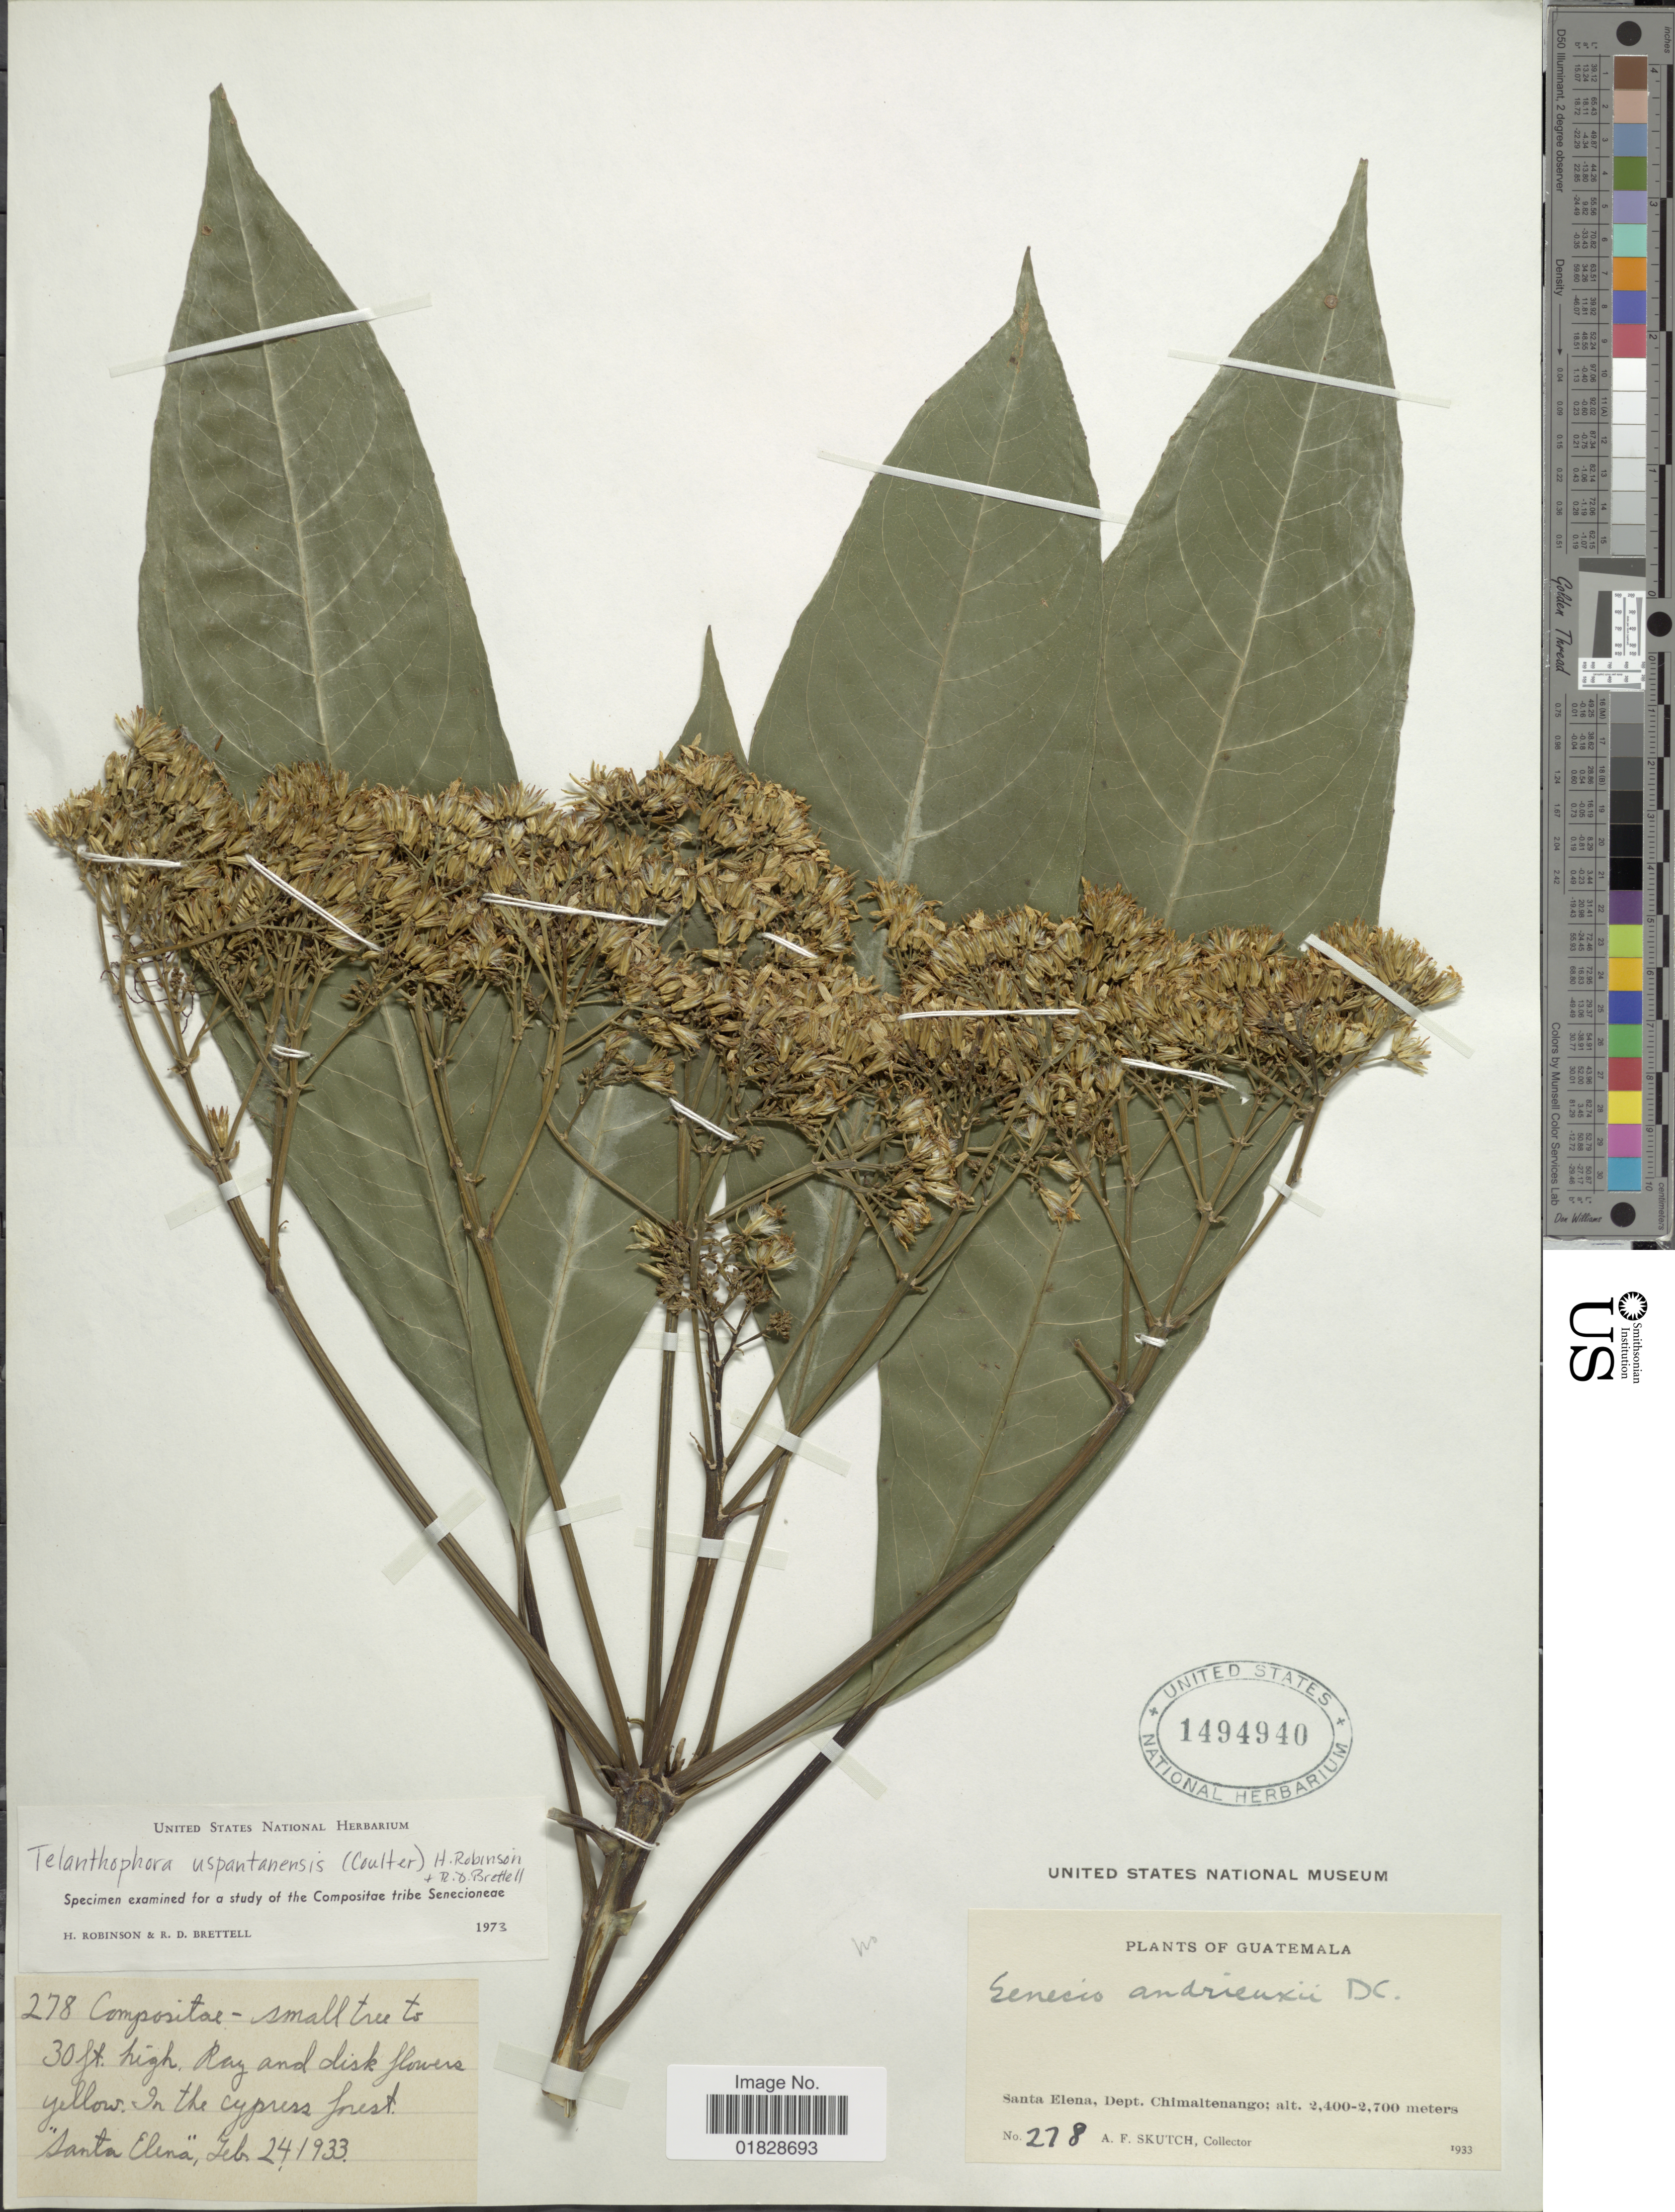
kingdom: Plantae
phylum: Tracheophyta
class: Magnoliopsida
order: Asterales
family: Asteraceae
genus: Telanthophora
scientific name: Telanthophora uspantanensis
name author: (J.M. Coult.) H. Rob. & Brettell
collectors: A. F. Skutch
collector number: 278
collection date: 1933-02-24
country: Guatemala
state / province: Chimaltenango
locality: Santa Elena, Dept. Chimaltenango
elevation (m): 2400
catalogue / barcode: US 1494940